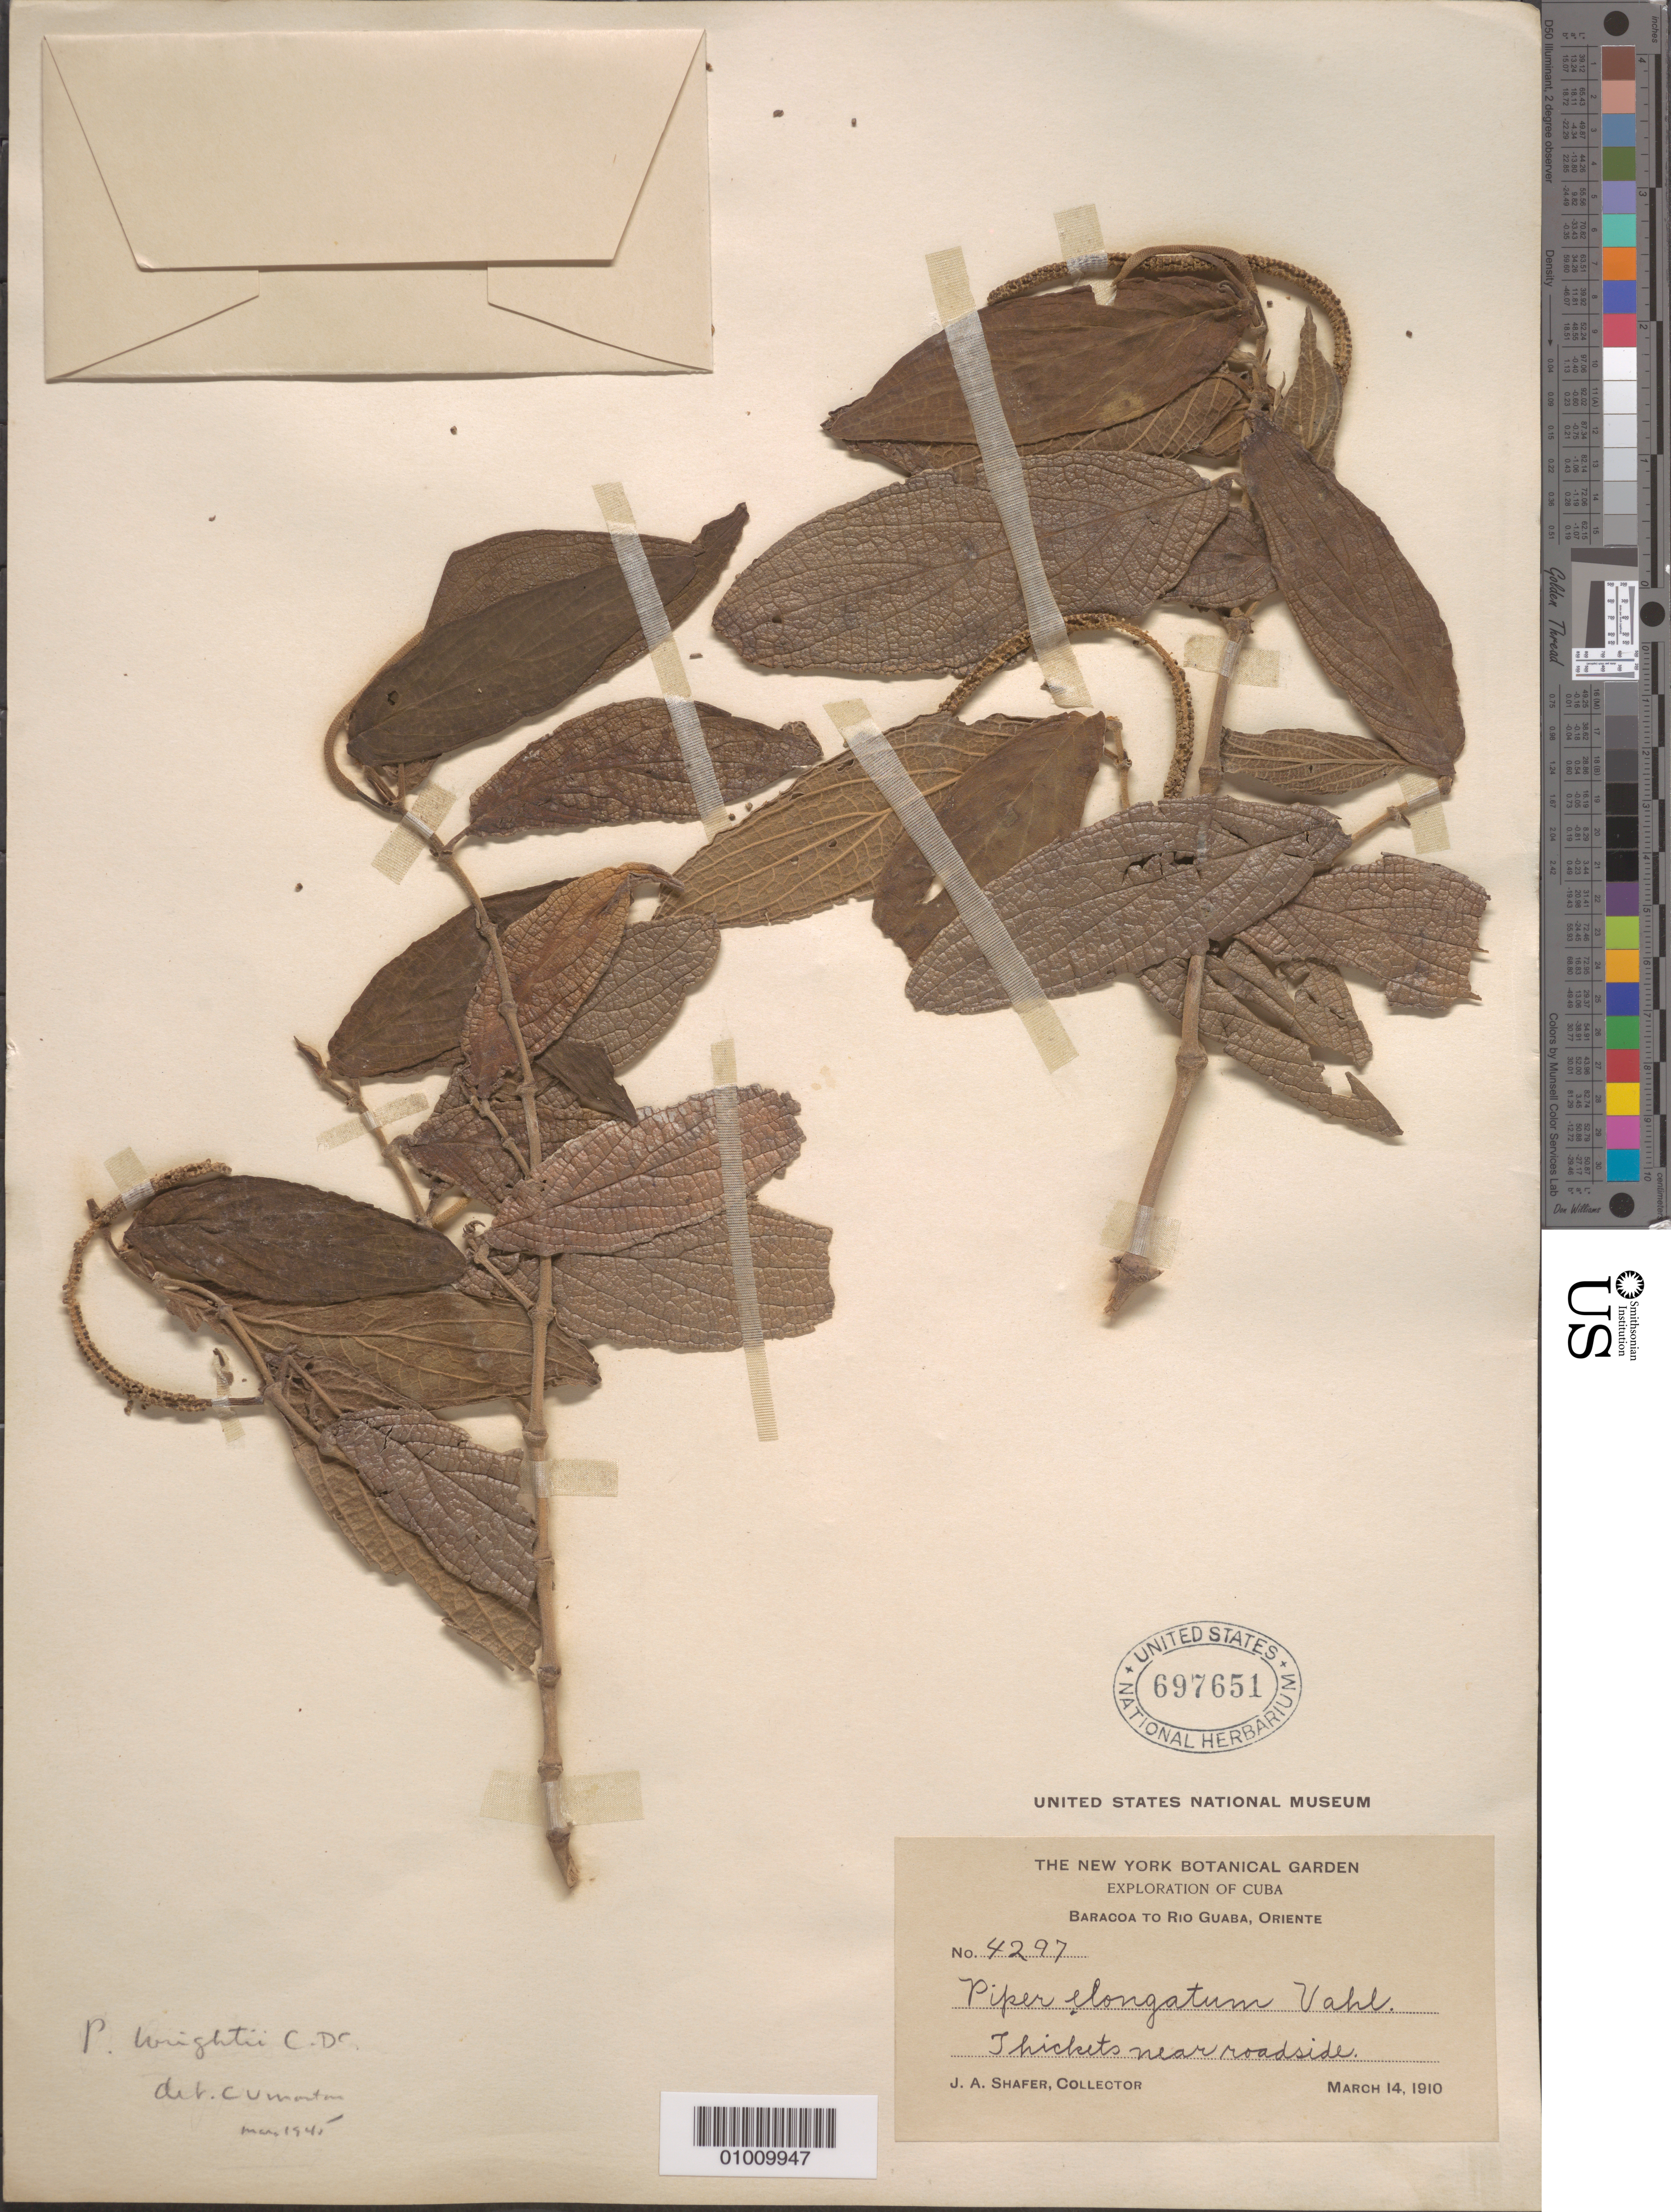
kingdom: Plantae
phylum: Tracheophyta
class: Magnoliopsida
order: Piperales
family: Piperaceae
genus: Piper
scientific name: Piper wrightii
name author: C. DC.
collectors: J. A. Shafer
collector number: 4297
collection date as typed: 14 Mar 1910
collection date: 1910-03-14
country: Cuba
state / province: Guantanamo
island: Cuba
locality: Baracoa to Rio Guaba, Oriente Thickets near roadside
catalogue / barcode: US 697651